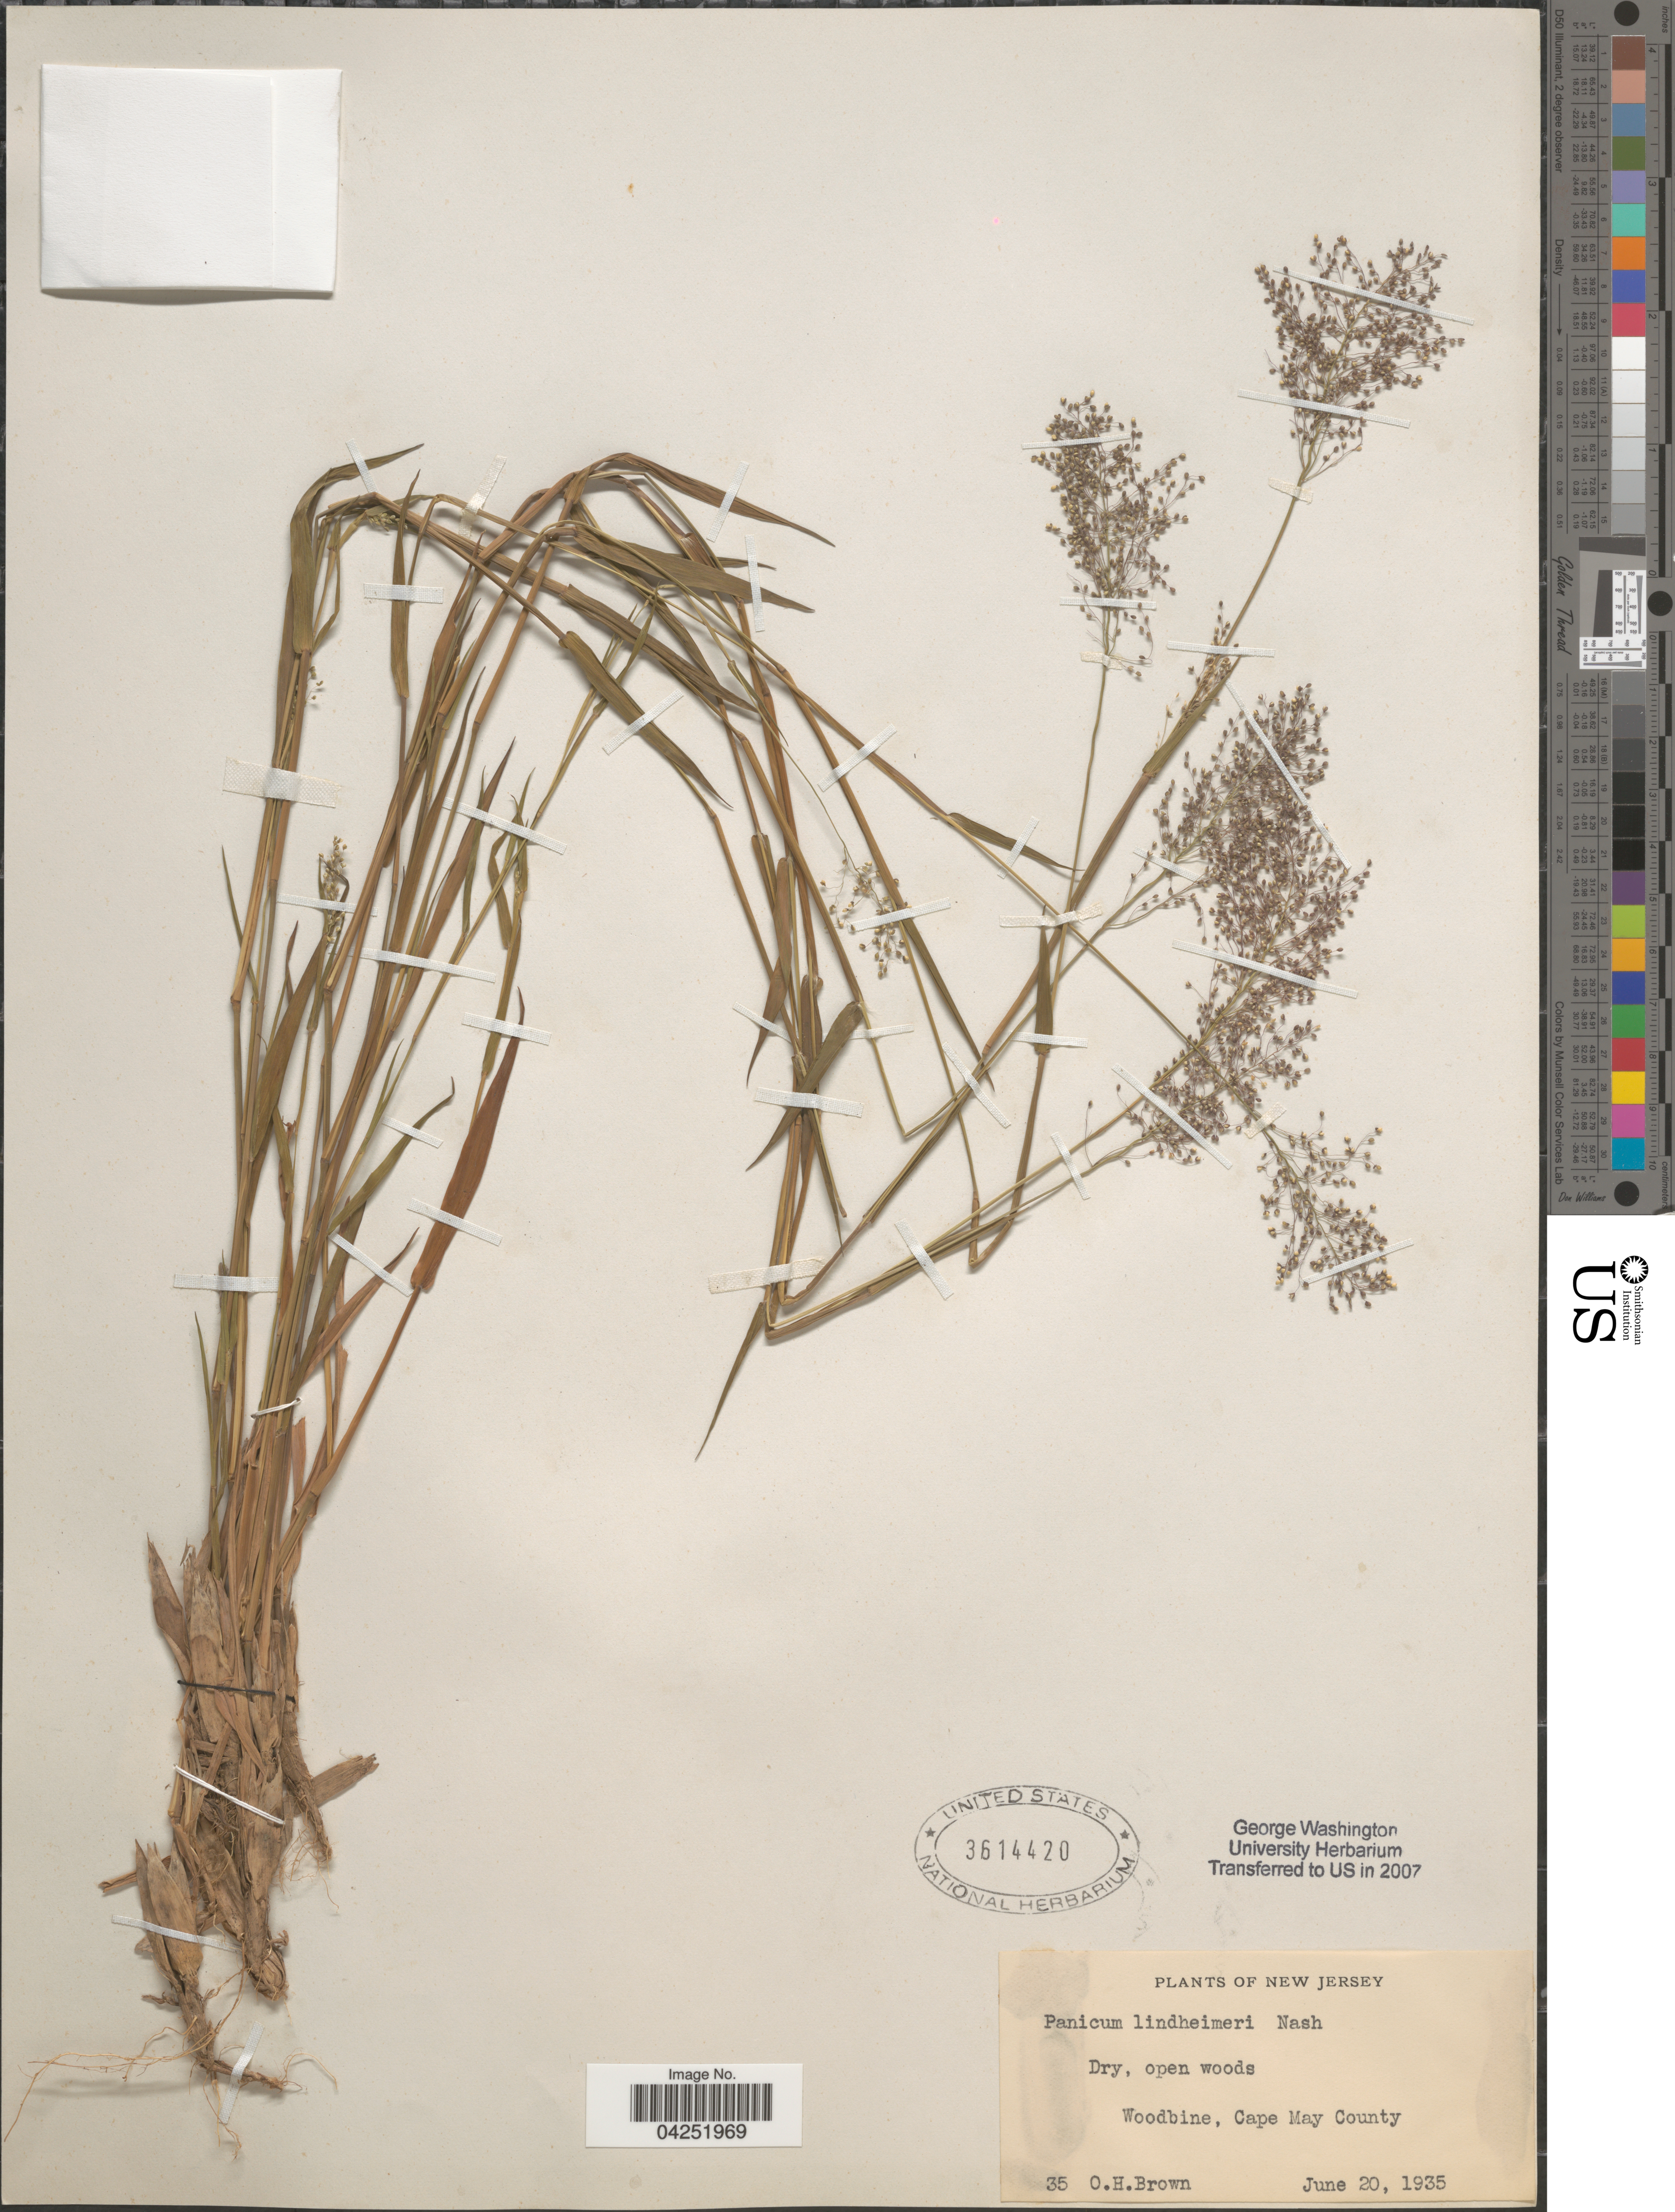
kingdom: Plantae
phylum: Tracheophyta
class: Liliopsida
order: Poales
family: Poaceae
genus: Dichanthelium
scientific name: Dichanthelium acuminatum var. lindheimeri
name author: (Nash) Gould & C.A. Clark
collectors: O. Brown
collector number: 35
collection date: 1935-06-20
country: United States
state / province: New Jersey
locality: Dry, open woods, Woodbine, Cape May County.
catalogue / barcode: US 3614420